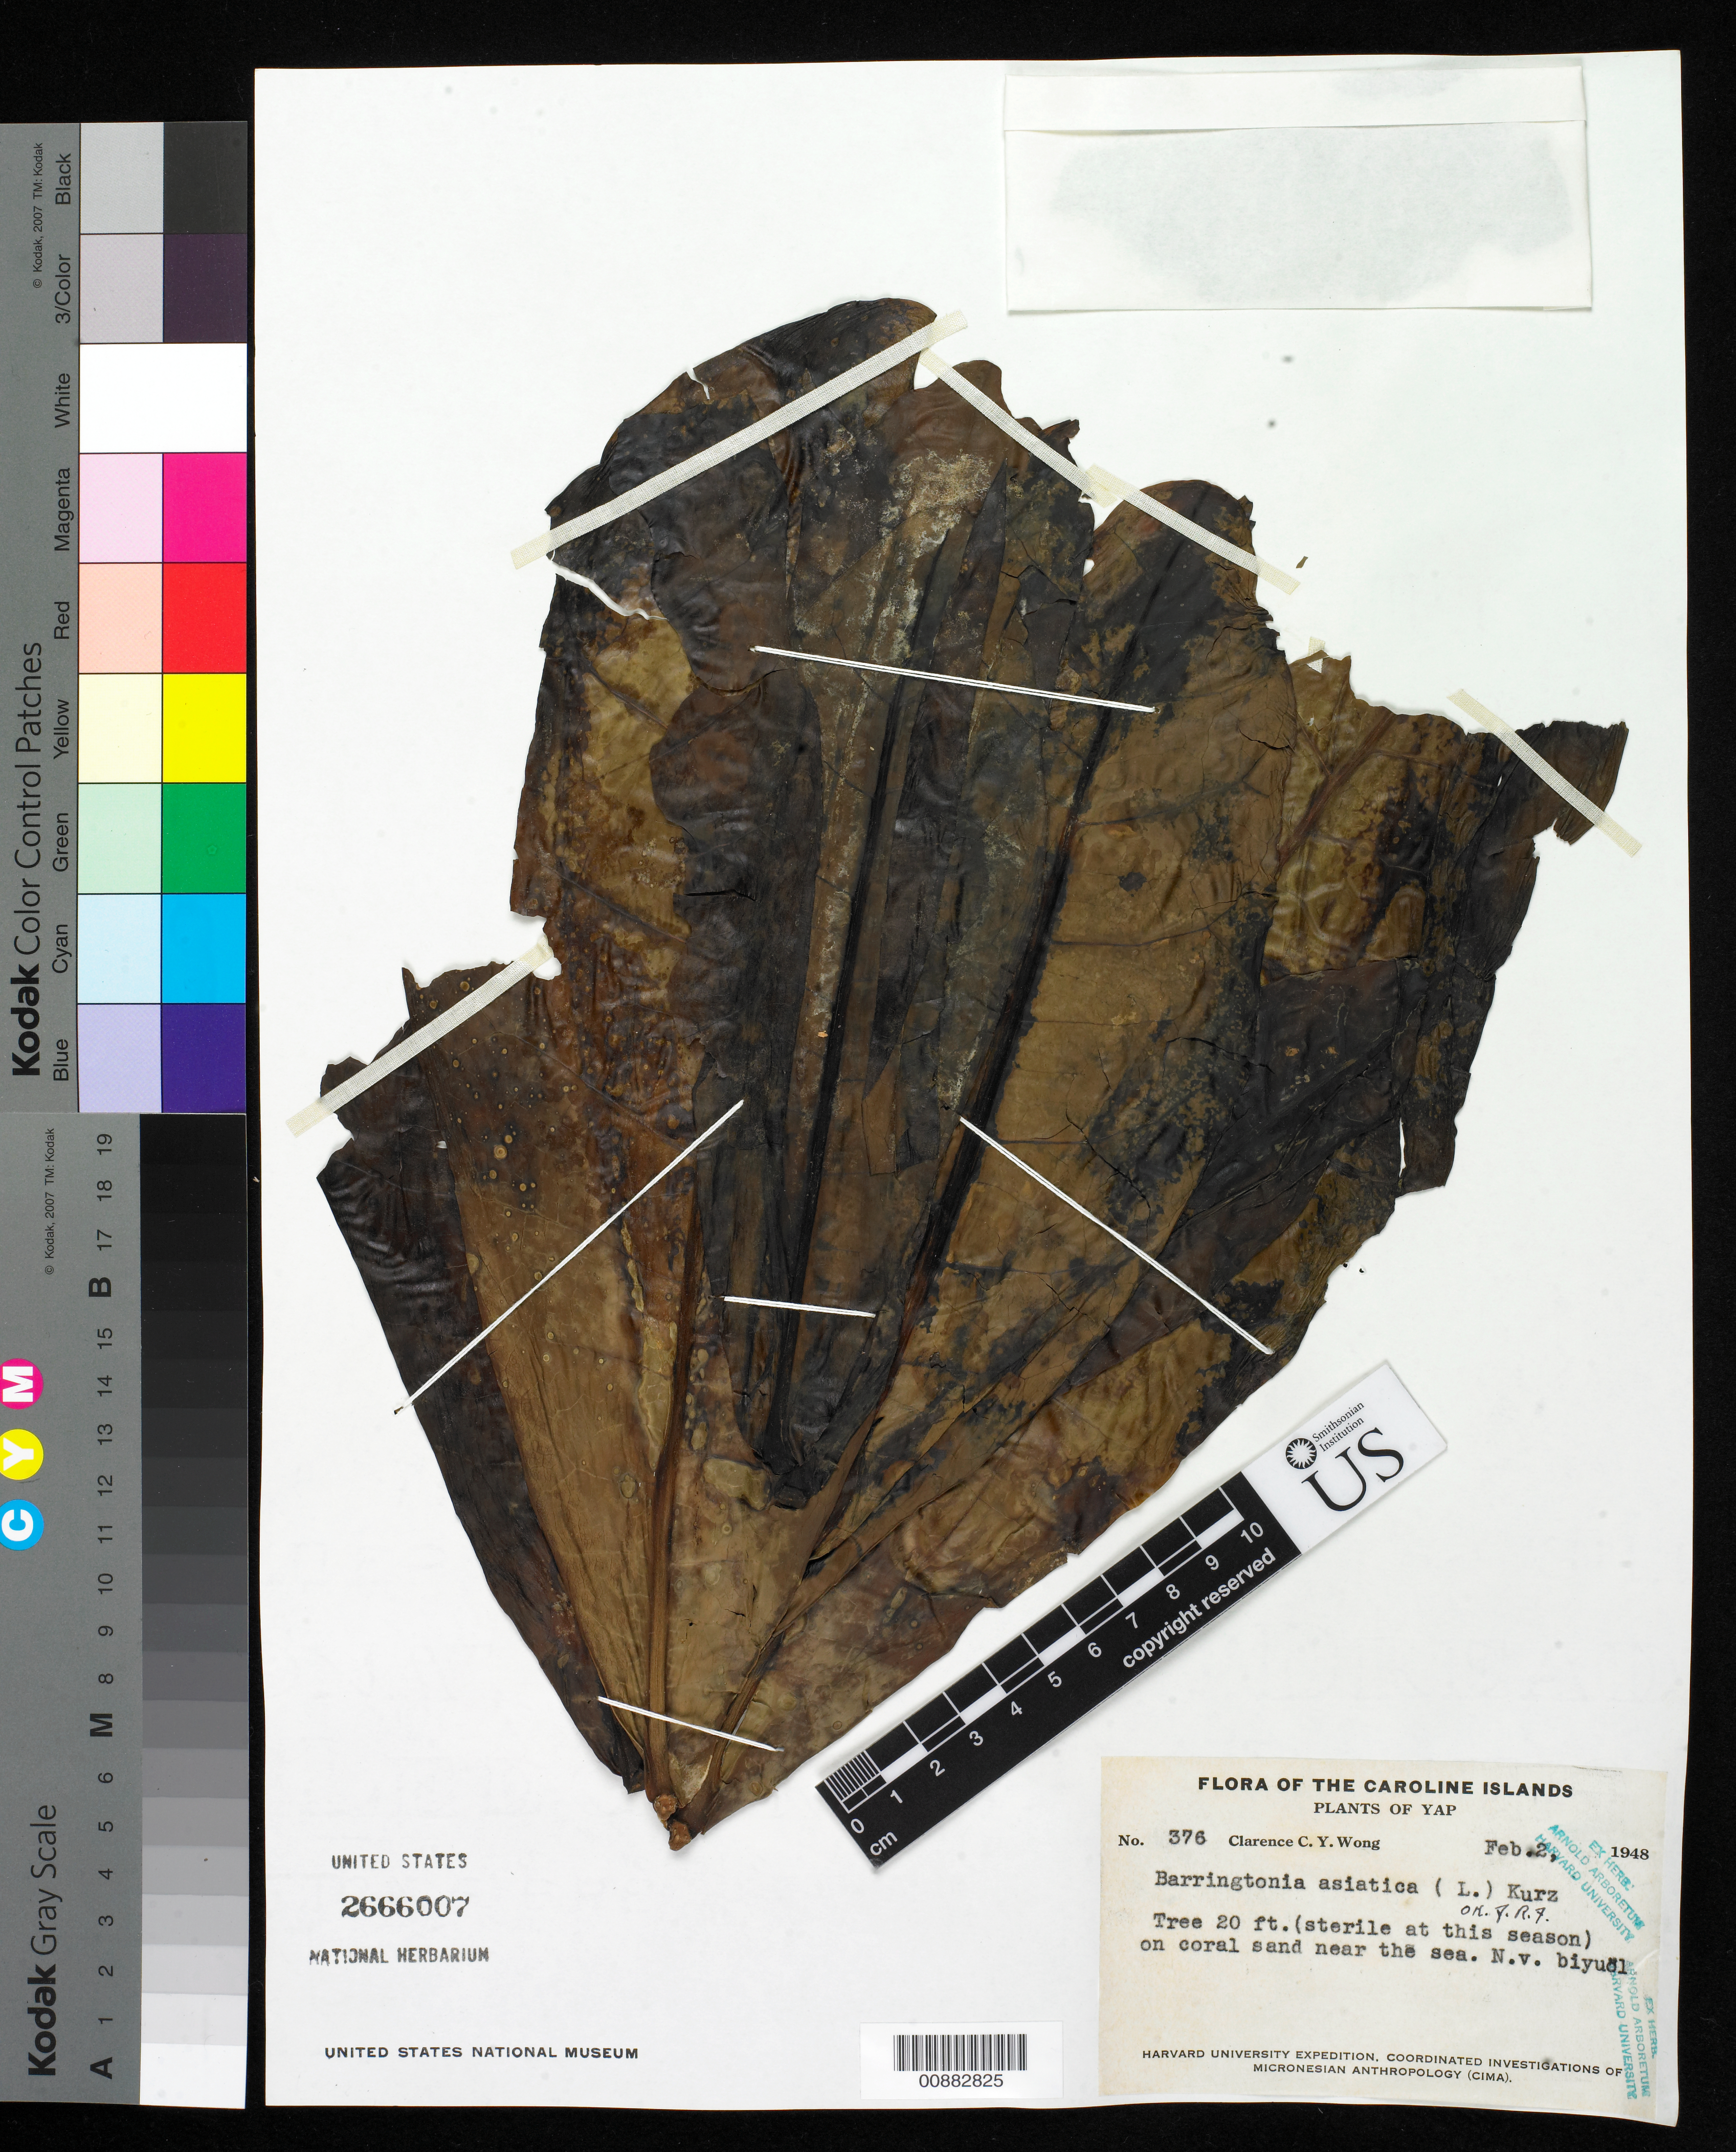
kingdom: Plantae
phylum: Tracheophyta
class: Magnoliopsida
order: Ericales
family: Lecythidaceae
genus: Barringtonia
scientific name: Barringtonia asiatica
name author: (L.) Kurz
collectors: C. Wong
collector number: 376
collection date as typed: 02 Feb 1948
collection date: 1948-02-02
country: Micronesia, Federated States of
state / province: Yap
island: Yap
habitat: On coral sand near the sea.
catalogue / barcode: US 2666007